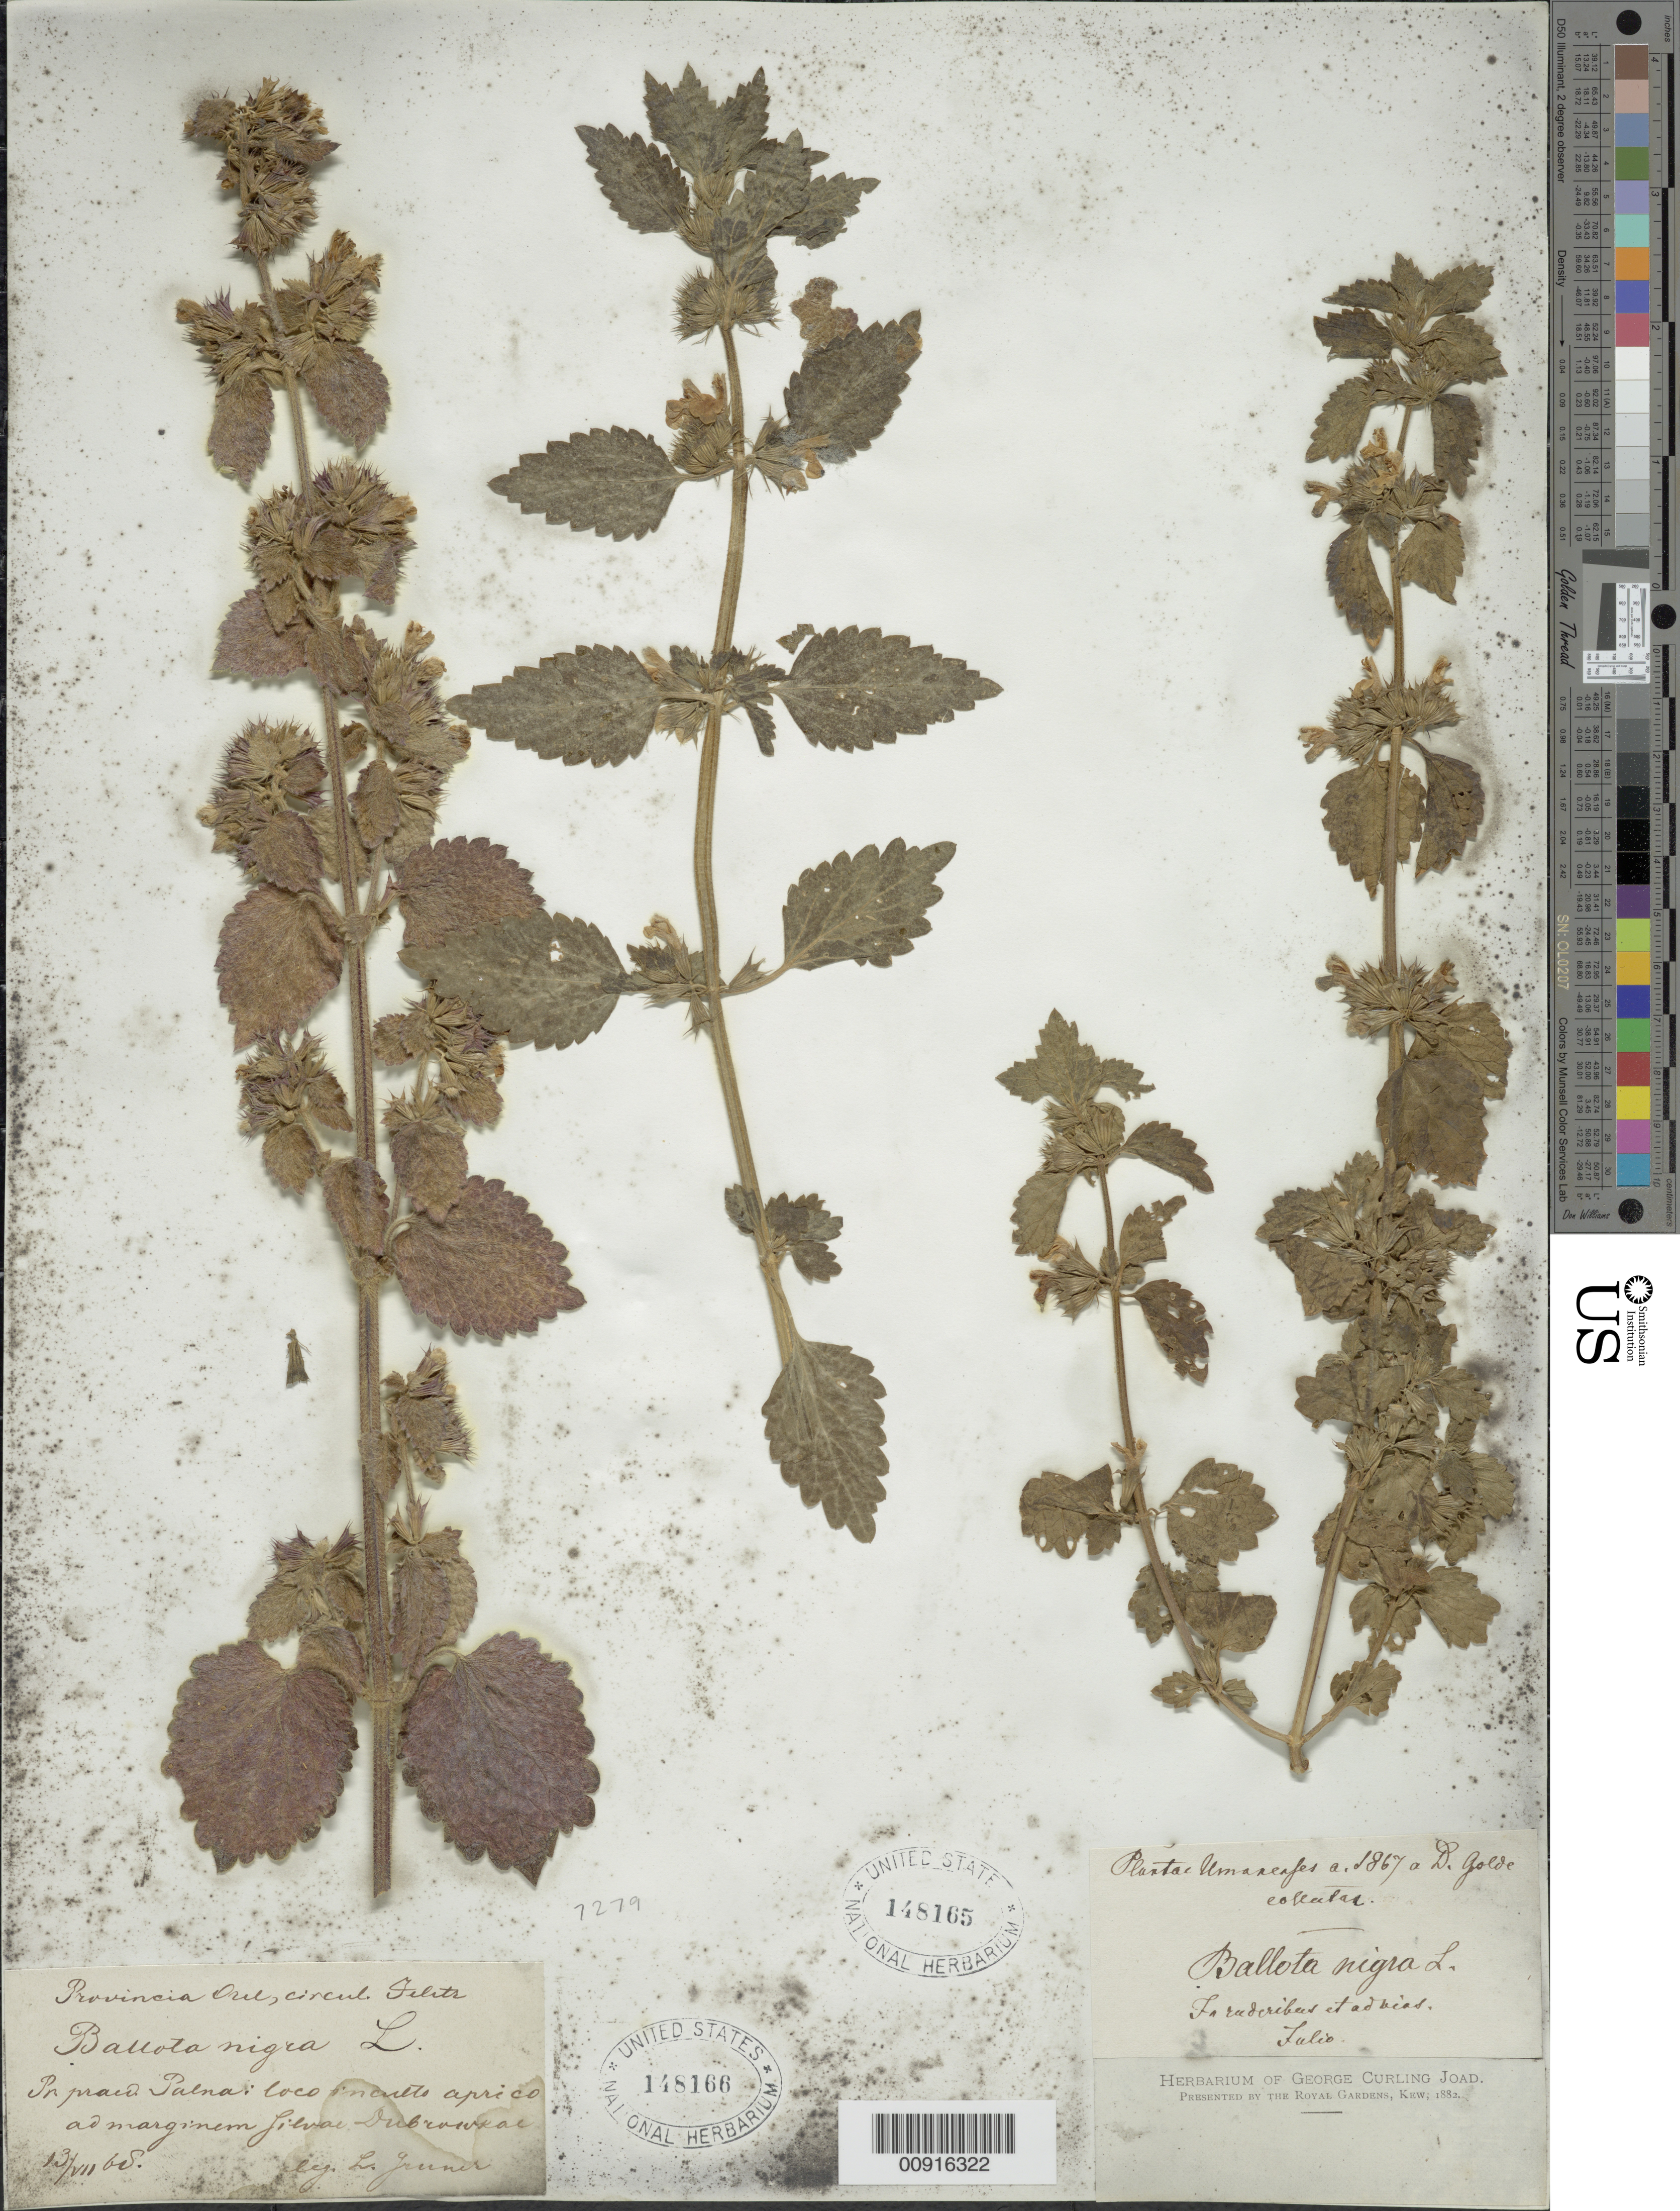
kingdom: Plantae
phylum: Tracheophyta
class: Magnoliopsida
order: Lamiales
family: Lamiaceae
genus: Ballota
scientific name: Ballota nigra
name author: L.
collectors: L. F. Gruner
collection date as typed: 13 Jul 1868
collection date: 1868-07-13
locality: Pr. Praec Palna: loco in culto aprico ad marginem silvae [D]rubrawkae. Provincia Oul, circul [T]eletr.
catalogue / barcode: US 148166-2